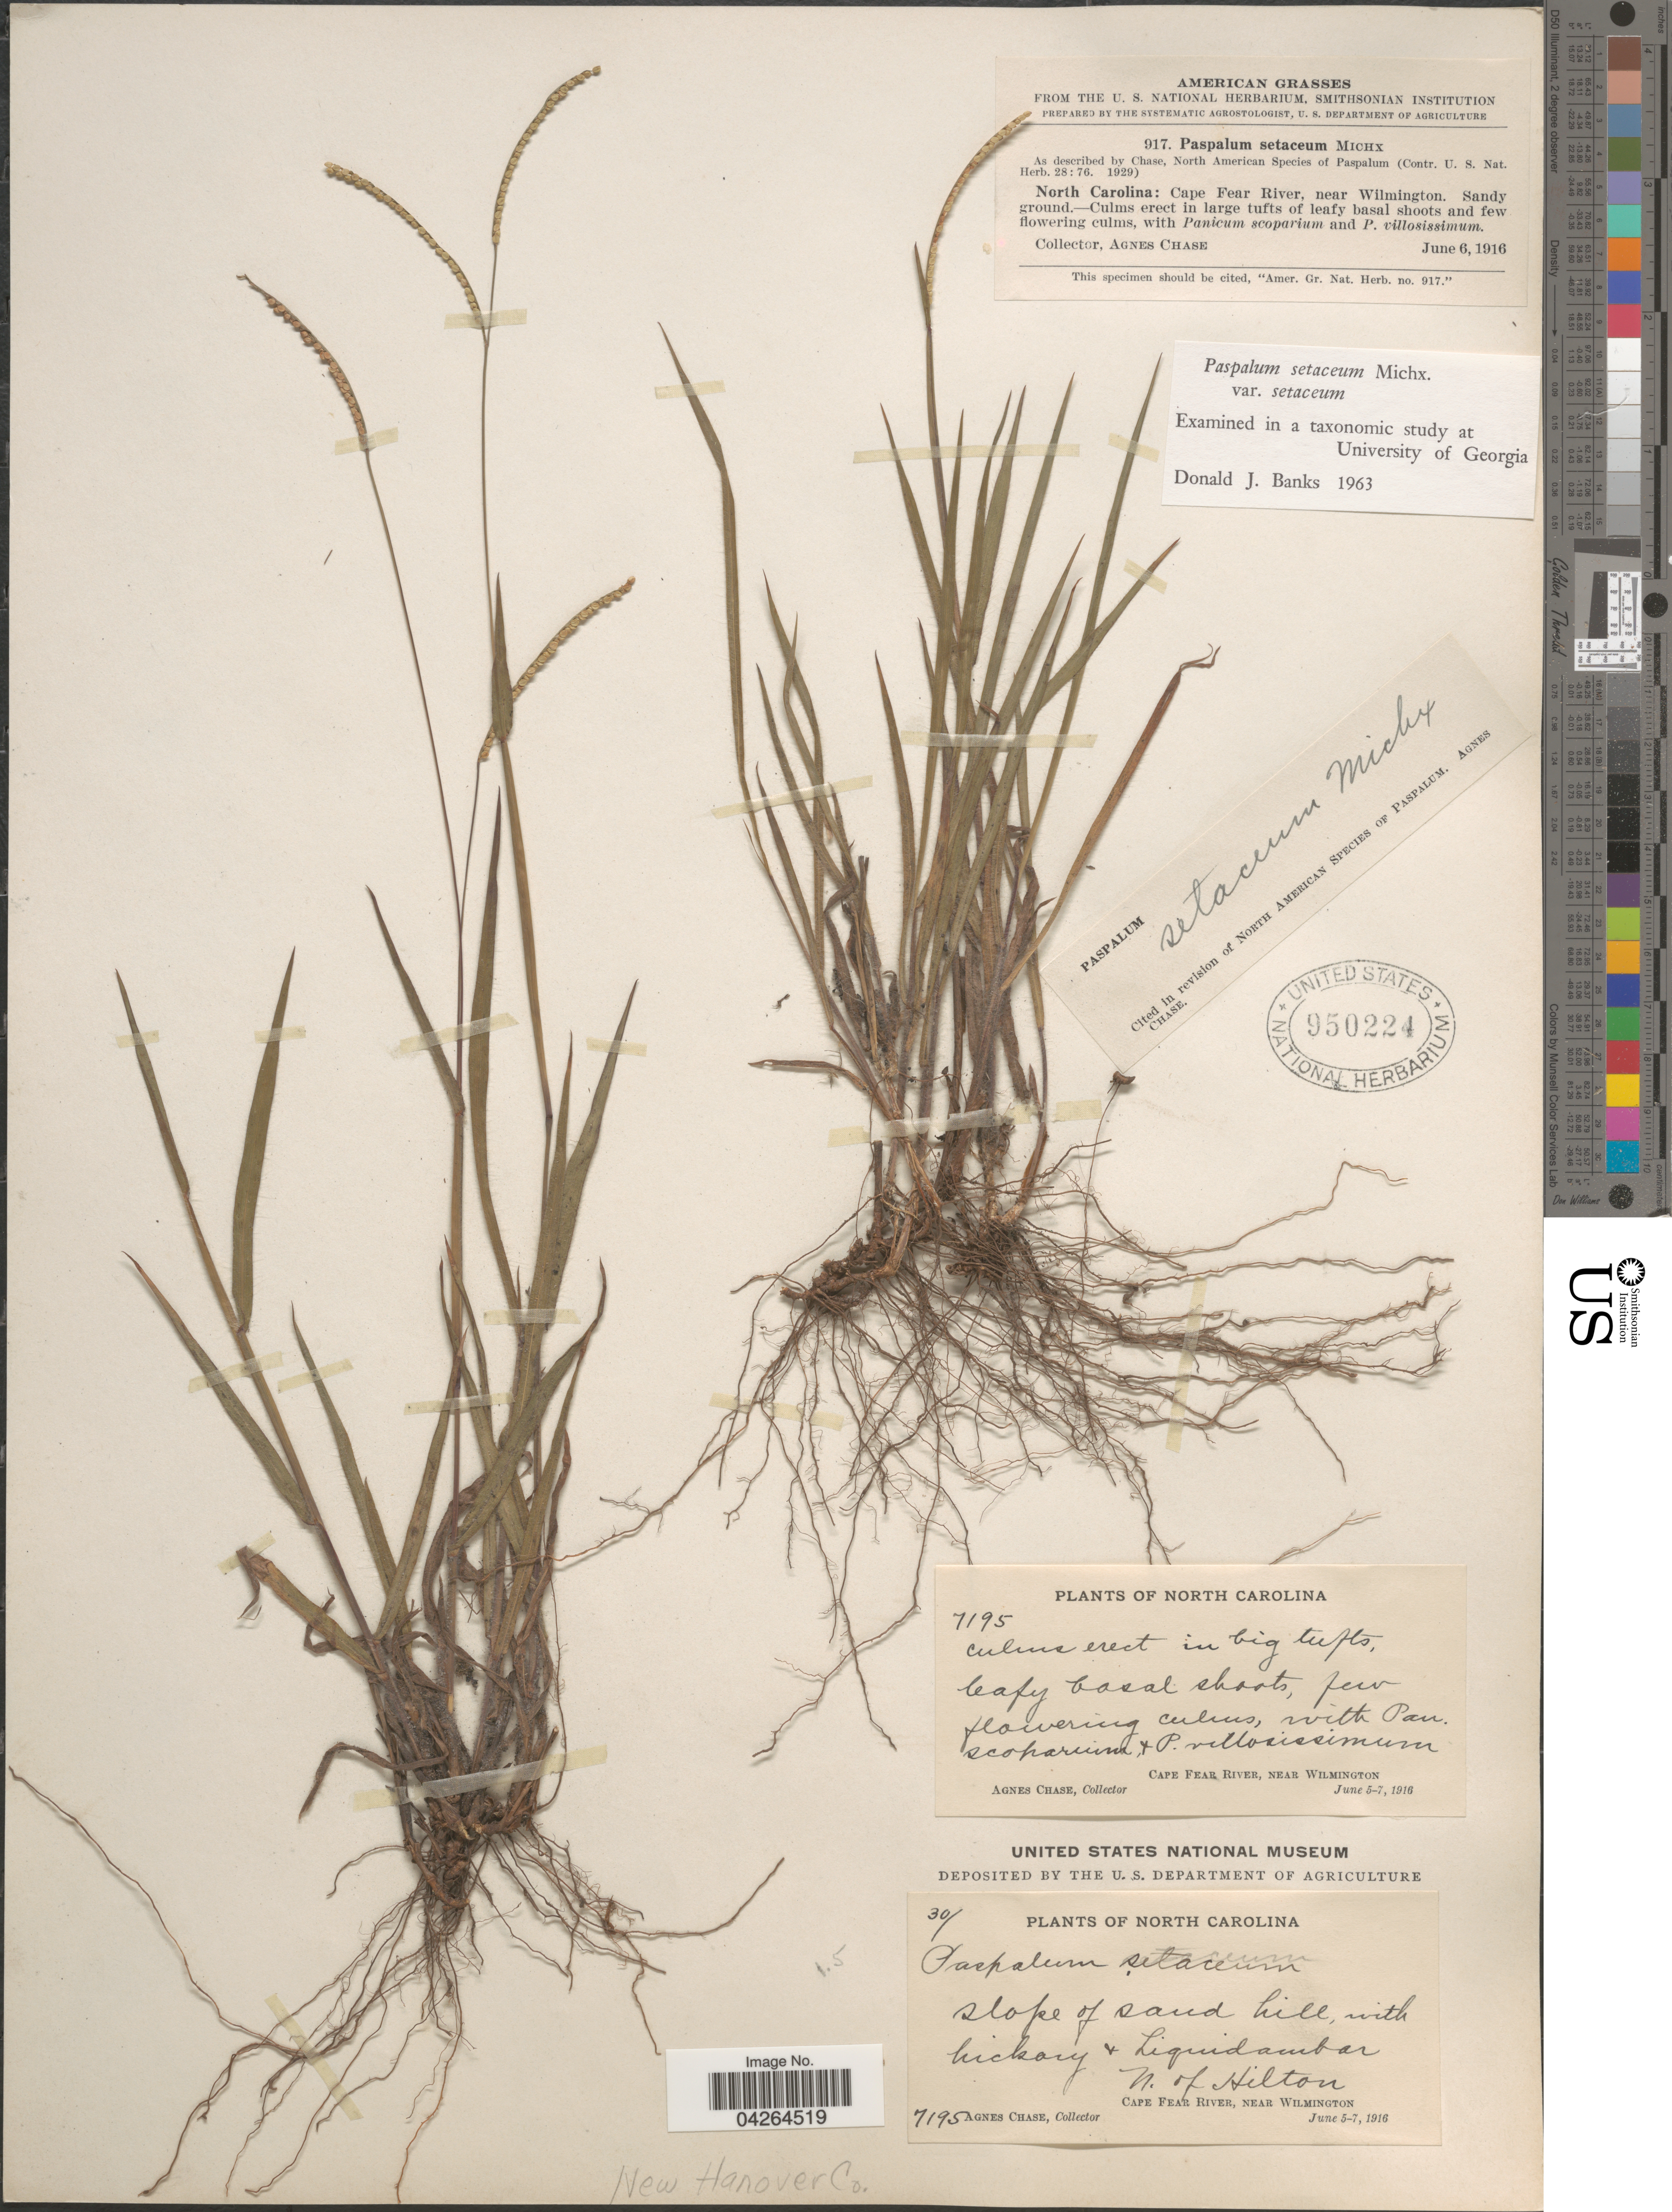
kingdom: Plantae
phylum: Tracheophyta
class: Liliopsida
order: Poales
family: Poaceae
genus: Paspalum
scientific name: Paspalum setaceum var. setaceum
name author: Michx.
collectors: A. Chase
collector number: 7195/917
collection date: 1916-06-06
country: United States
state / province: North Carolina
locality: Slope of sand hill, with hickory + Liquidambar. N. of Hilton. Cape Fear River, near Wilmington. New Hanover Co.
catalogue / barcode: US 950224